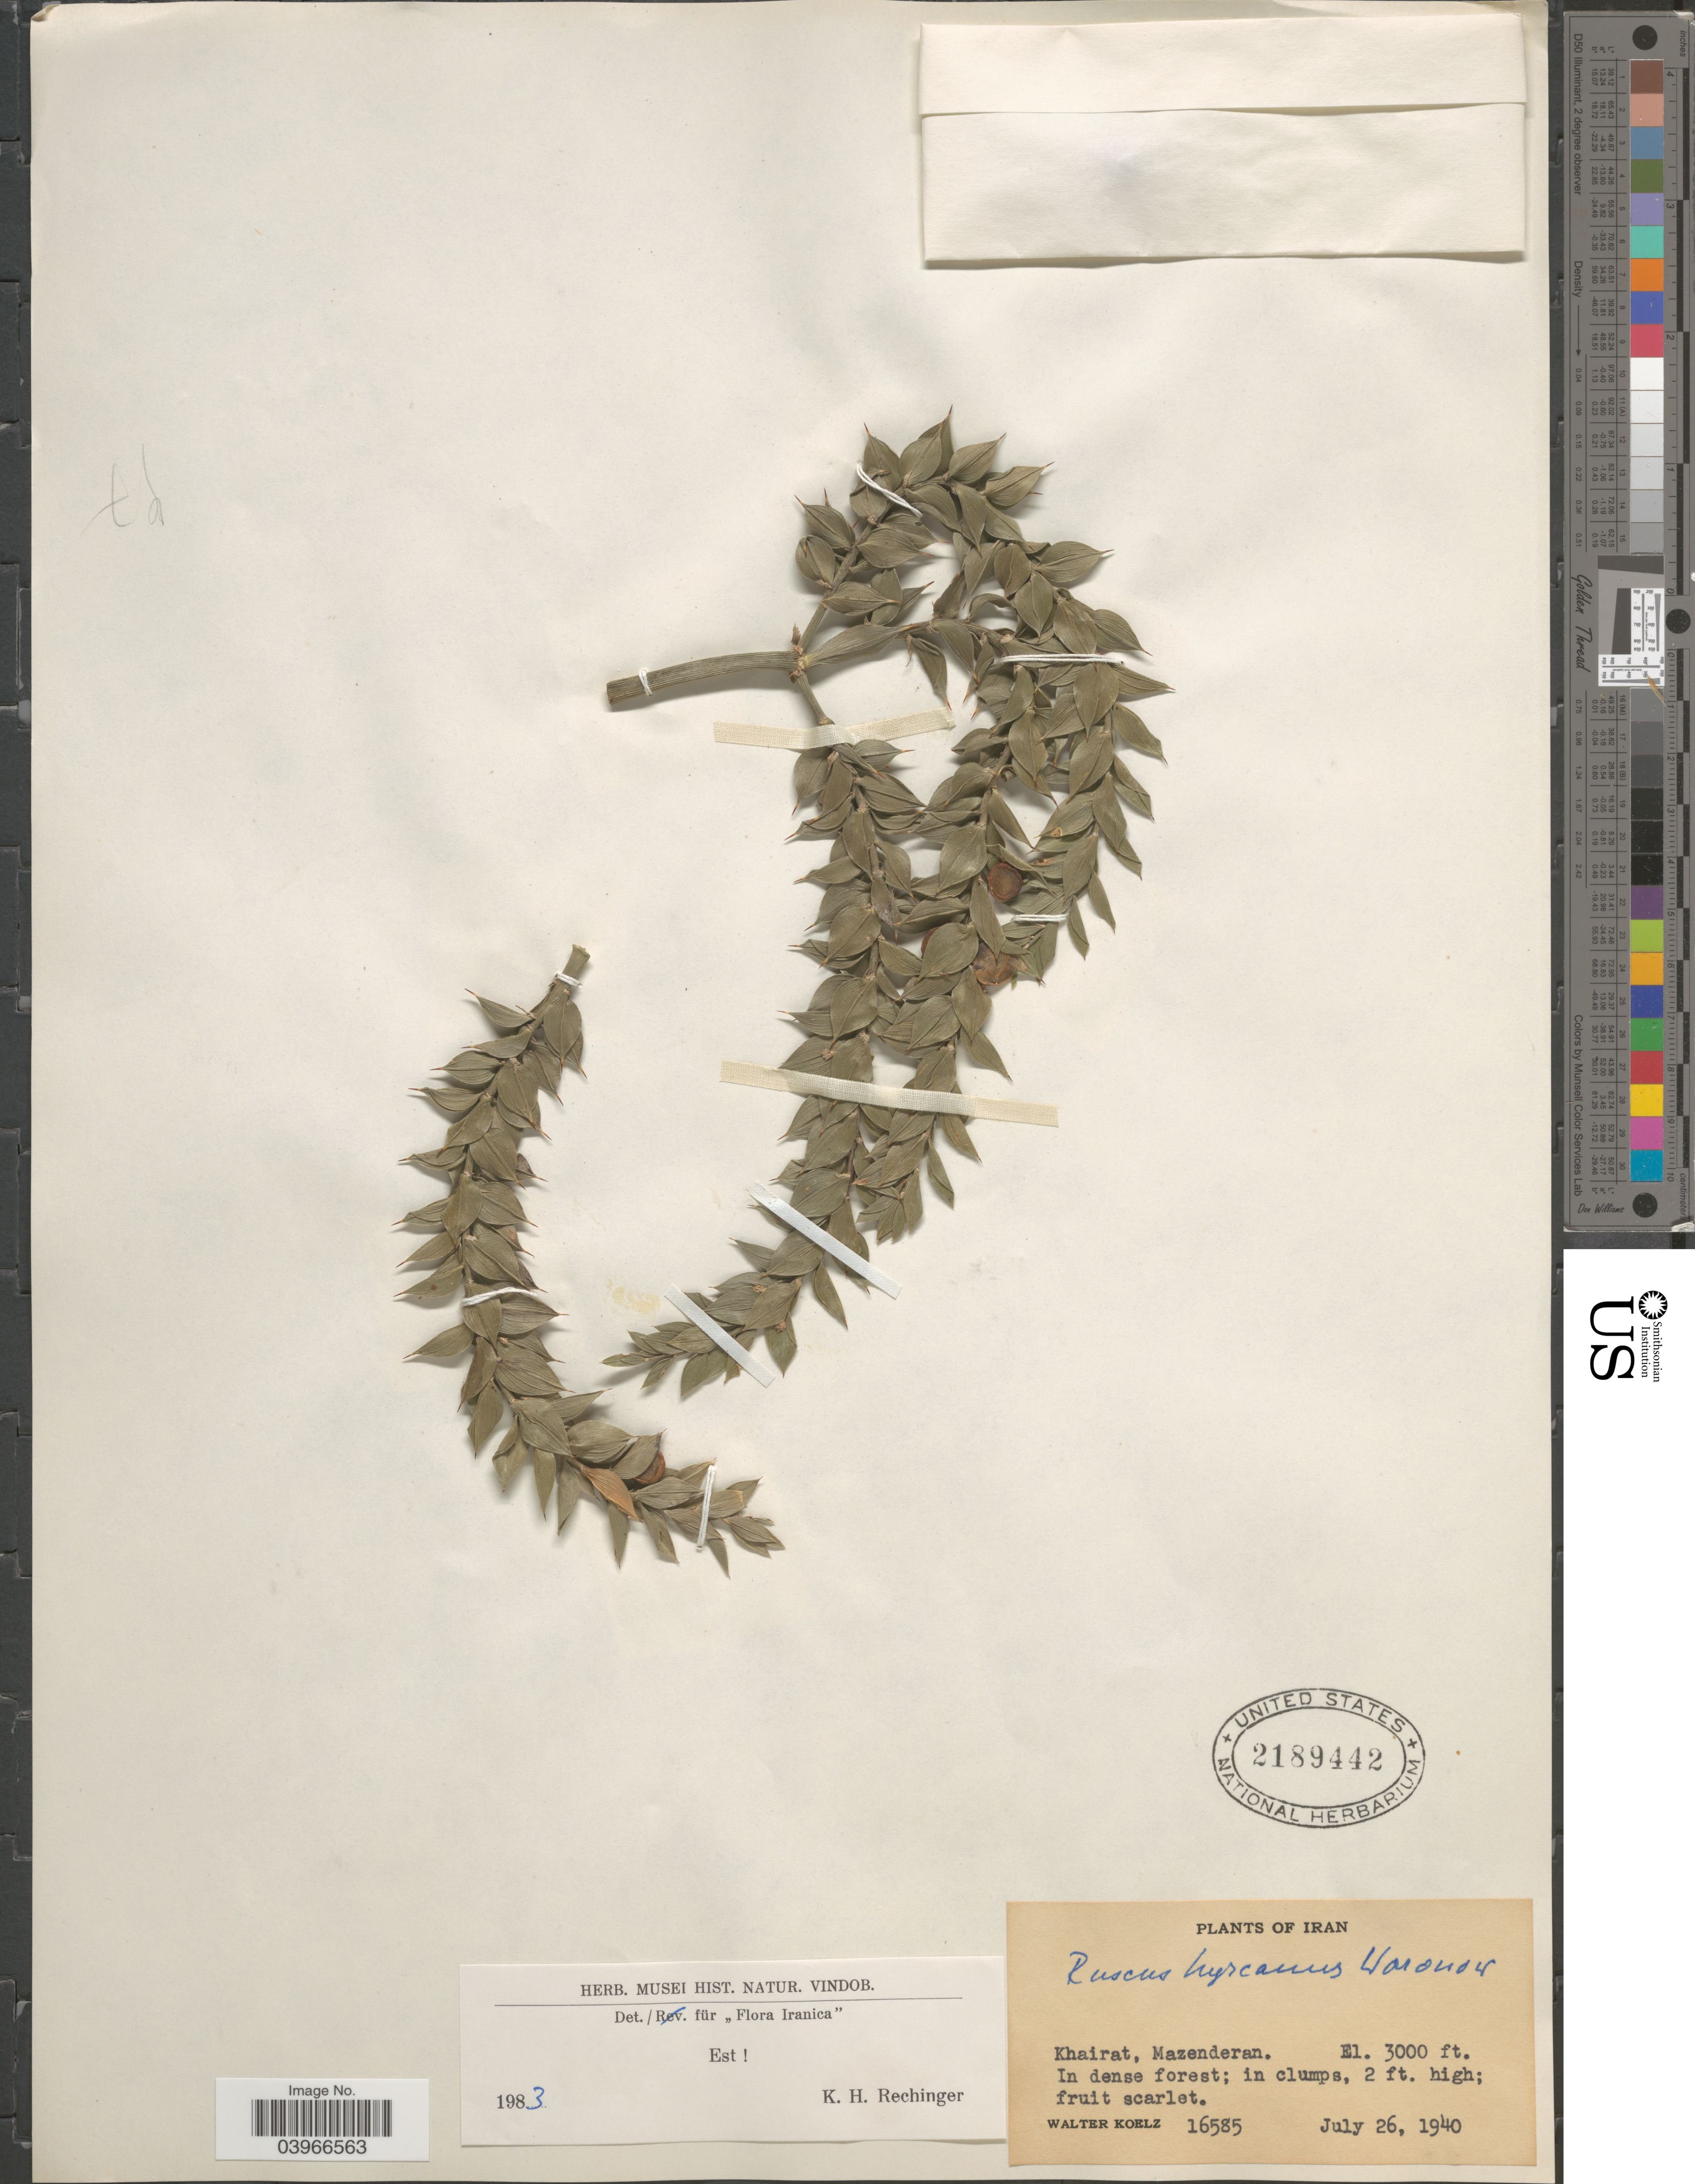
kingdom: Plantae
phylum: Tracheophyta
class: Liliopsida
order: Asparagales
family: Asparagaceae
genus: Ruscus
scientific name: Ruscus hyrcanus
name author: Woronow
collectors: W. N. Koelz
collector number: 16585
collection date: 1940-07-26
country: Iran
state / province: Mazandaran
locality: Khairat, Mazenderan.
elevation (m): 914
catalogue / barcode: US 2189442